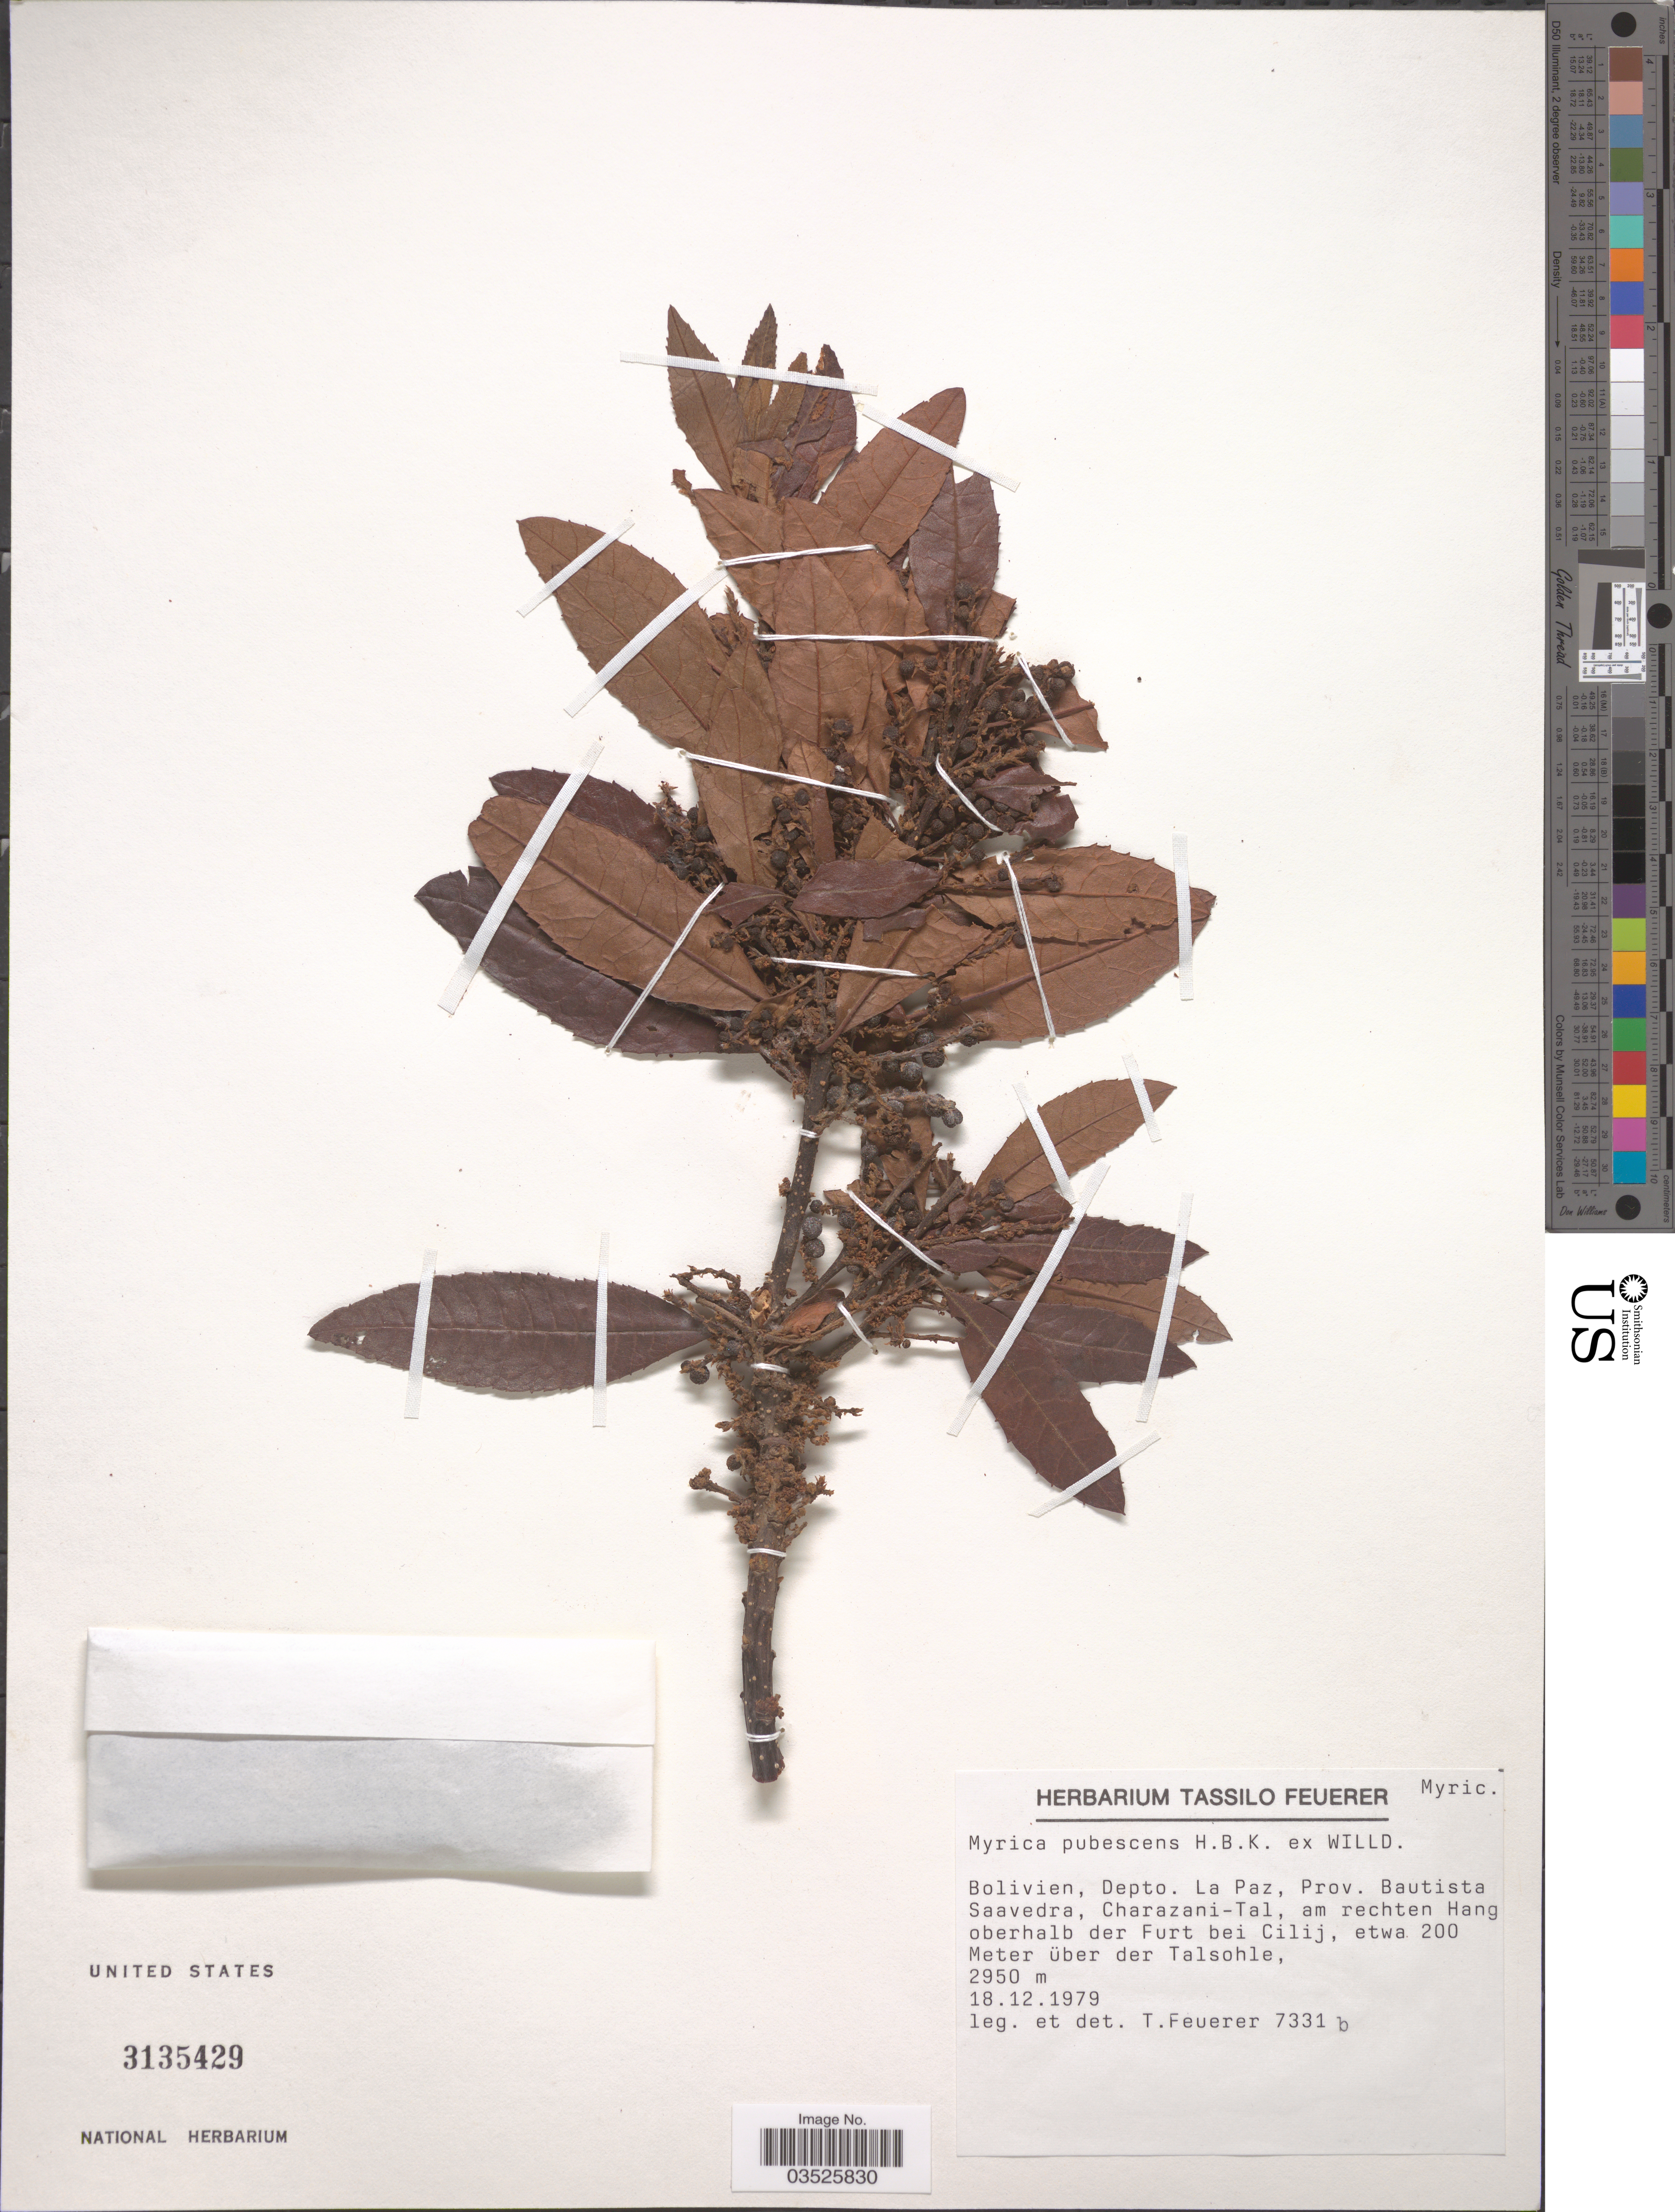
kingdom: Plantae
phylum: Tracheophyta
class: Magnoliopsida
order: Fagales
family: Myricaceae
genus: Morella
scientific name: Morella pubescens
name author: (Humb. & Bonpl. ex Willd.) Wilbur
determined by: Strong, M. T., (US), Smithsonian Institution - National Museum of Natural History (UNITED STATES)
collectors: T. Feuerer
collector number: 7331b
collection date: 1979-12-18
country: Bolivia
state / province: La Paz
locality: Depto. La Paz, Prov. Bautista Saavedra, Charazani-Tal, am rechten Hang oberhalb der Furt bei Cilij.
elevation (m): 200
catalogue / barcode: US 3135429